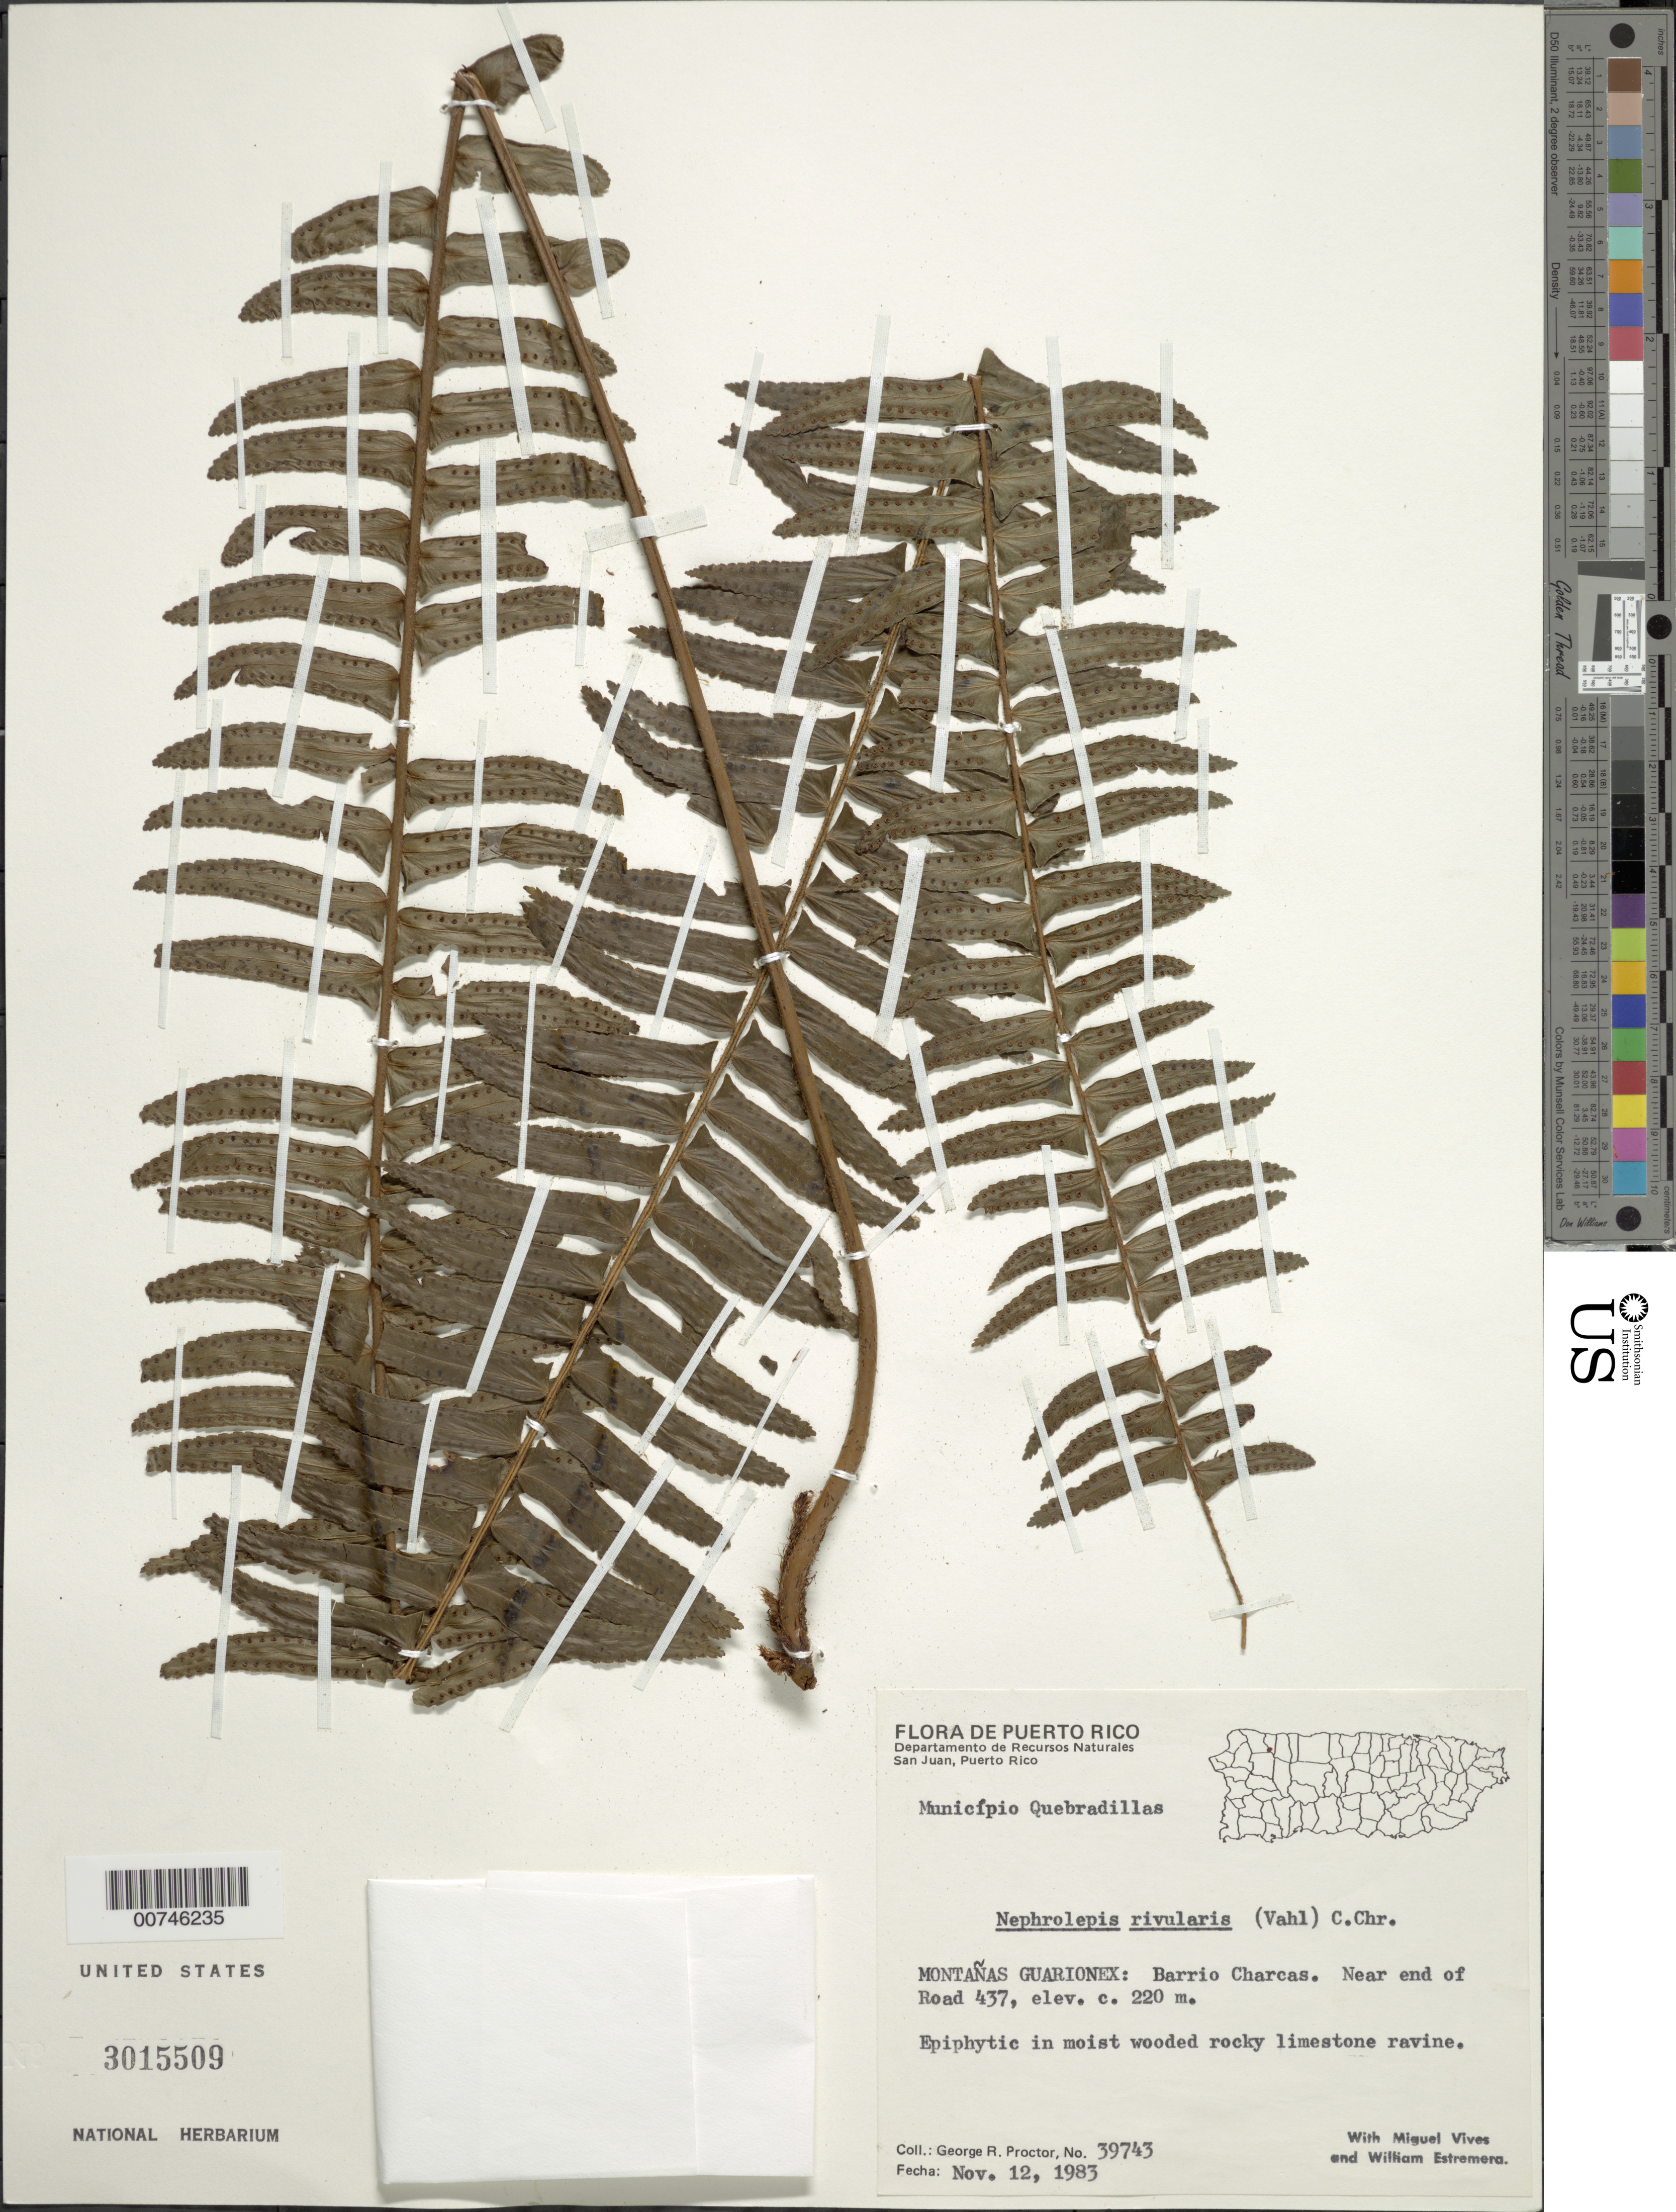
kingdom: Plantae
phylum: Tracheophyta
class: Polypodiopsida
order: Polypodiales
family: Nephrolepidaceae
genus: Nephrolepis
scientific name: Nephrolepis rivularis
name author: (Vahl) Mett. ex Krug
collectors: G. R. Proctor, M. Vives & W. Estremera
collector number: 39743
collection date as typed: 12 Nov 1983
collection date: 1983-11-12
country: Puerto Rico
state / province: Quebradillas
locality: Montañas Guarionex: Barrio Charcas. Near end of Road 437, Municipio Quebradillas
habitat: Epiphytic in moist wooded rocky limestone ravine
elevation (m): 220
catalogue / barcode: US 3015509